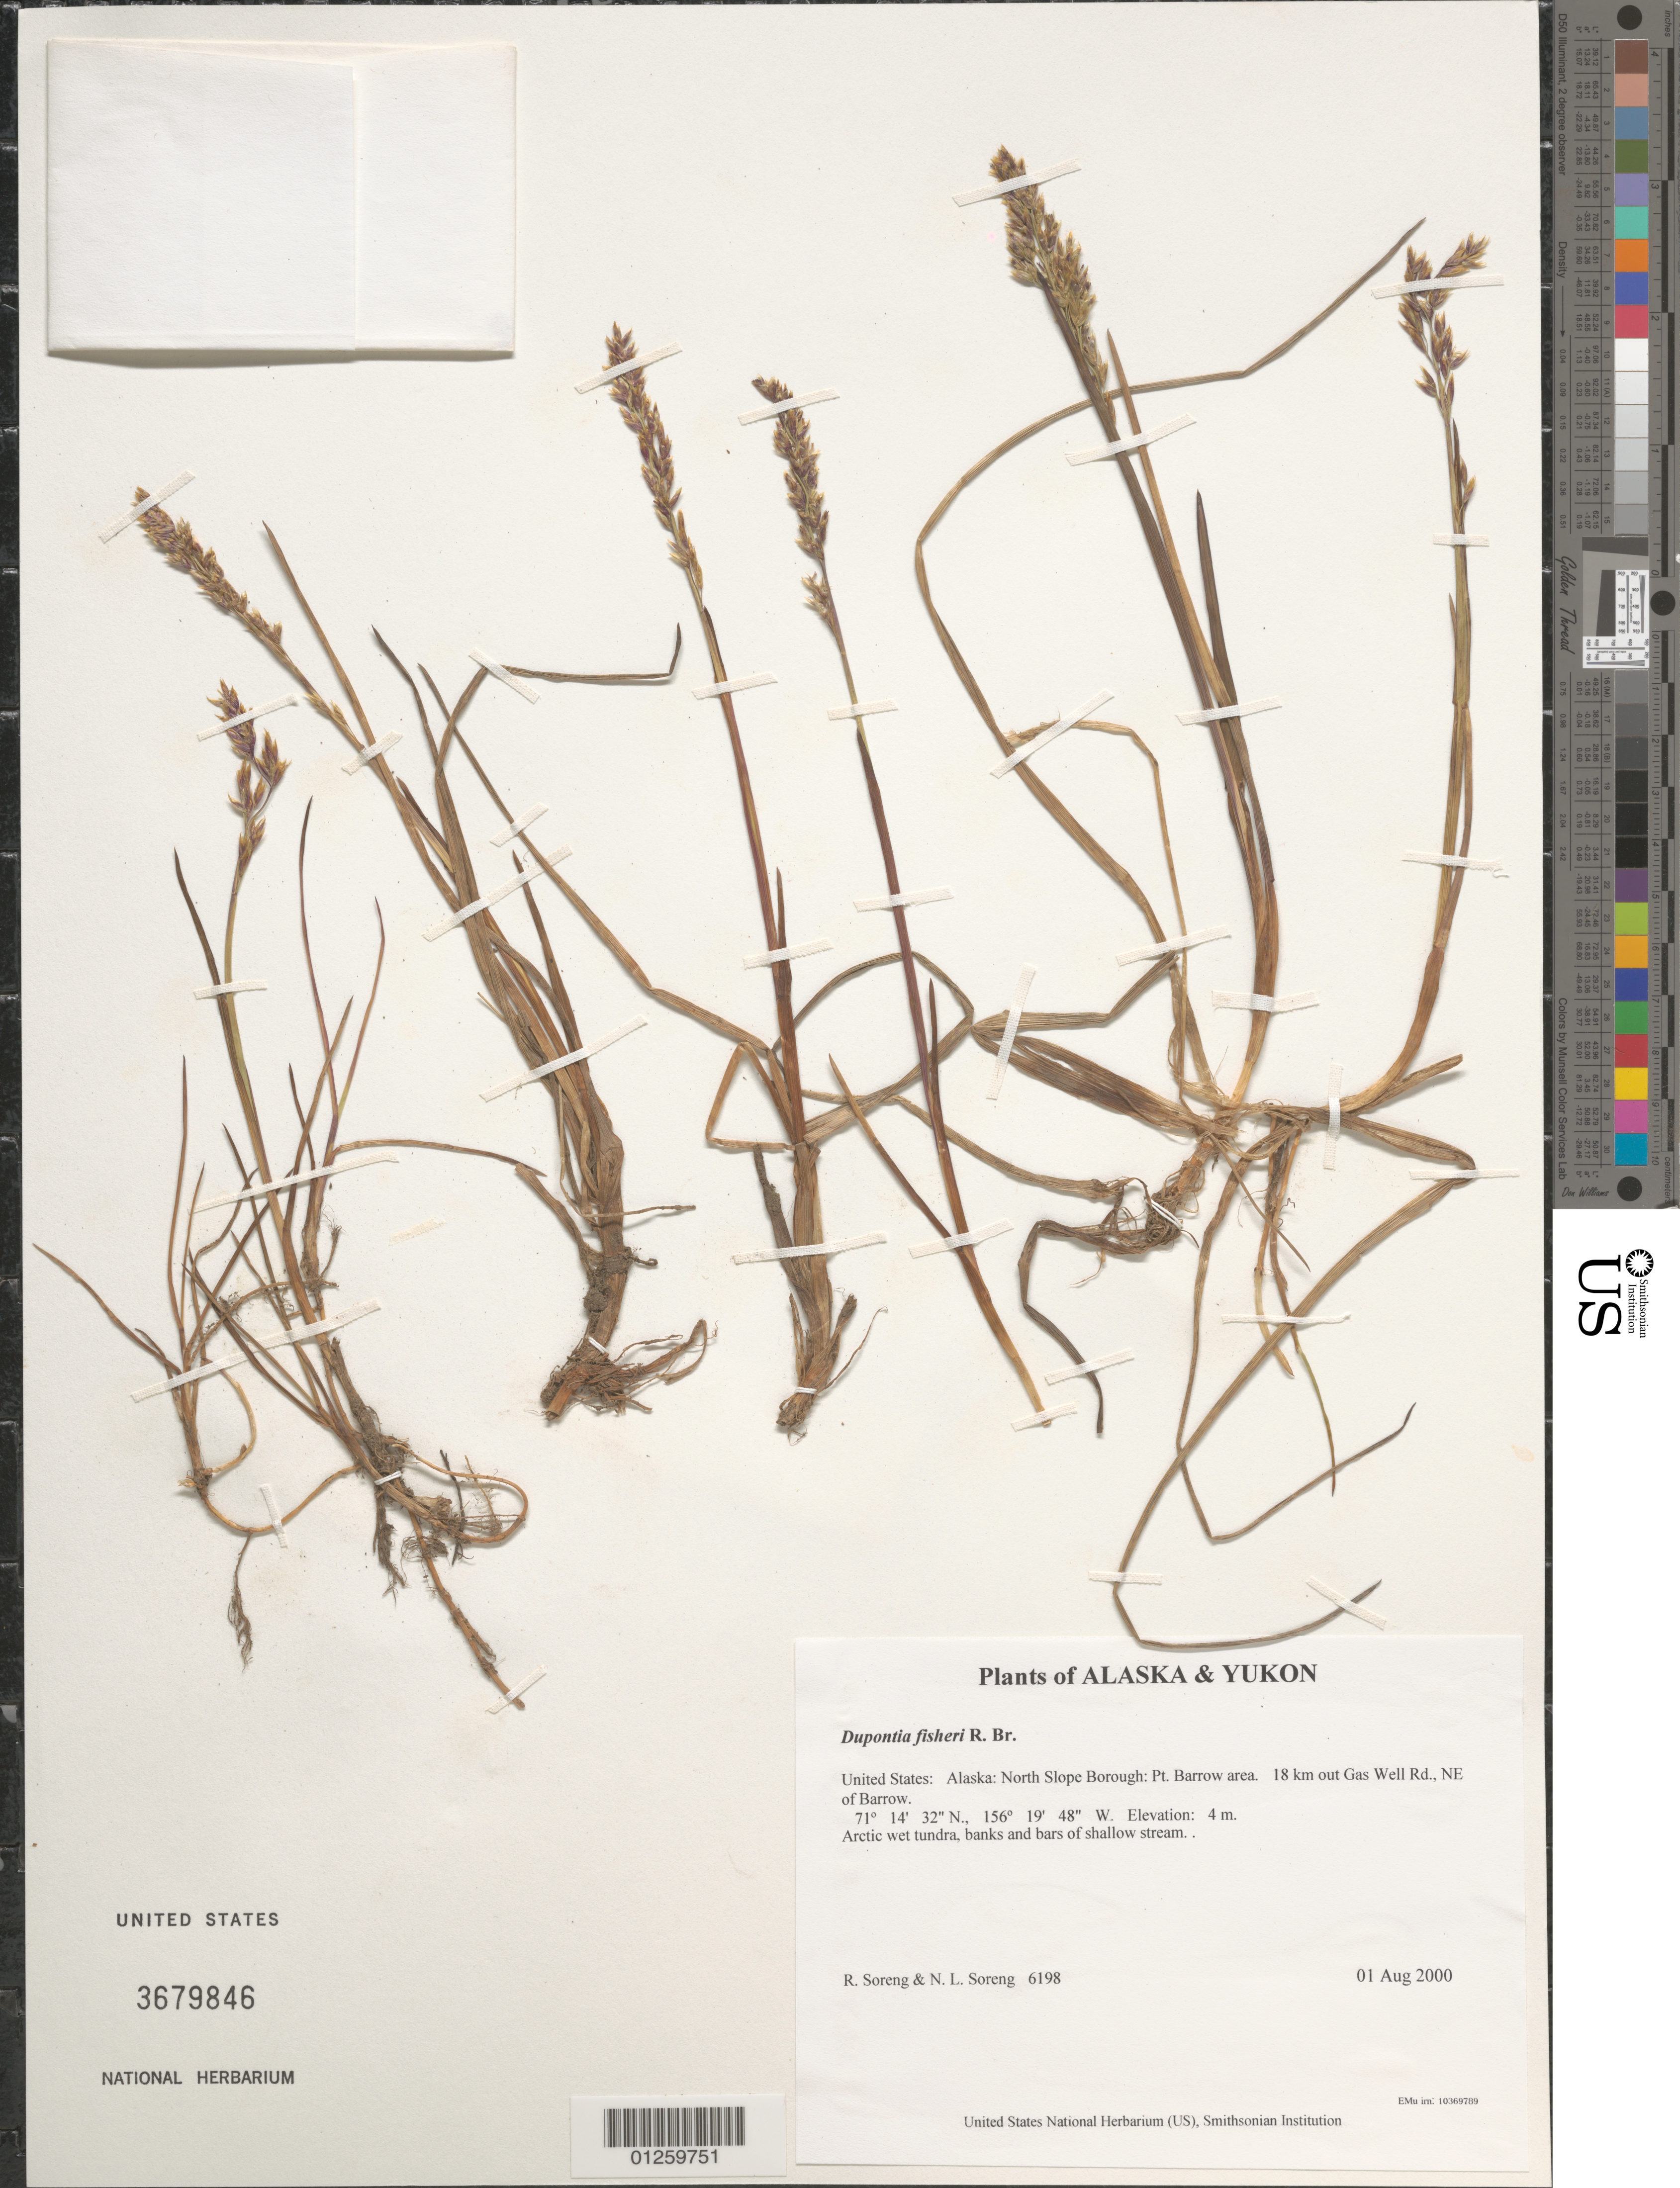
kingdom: Plantae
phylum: Tracheophyta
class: Liliopsida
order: Poales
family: Poaceae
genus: Dupontia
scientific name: Dupontia fisheri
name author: R. Br.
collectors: R. J. Soreng & N. L. Soreng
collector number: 6198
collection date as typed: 01 Aug 2000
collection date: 2000-08-01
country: United States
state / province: Alaska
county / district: North Slope Borough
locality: Pt. Barrow area. 18 km out Gas Well Rd., NE of Barrow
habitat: Arctic wet tundra, banks and bars of shallow stream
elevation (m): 4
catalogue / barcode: US 3679846